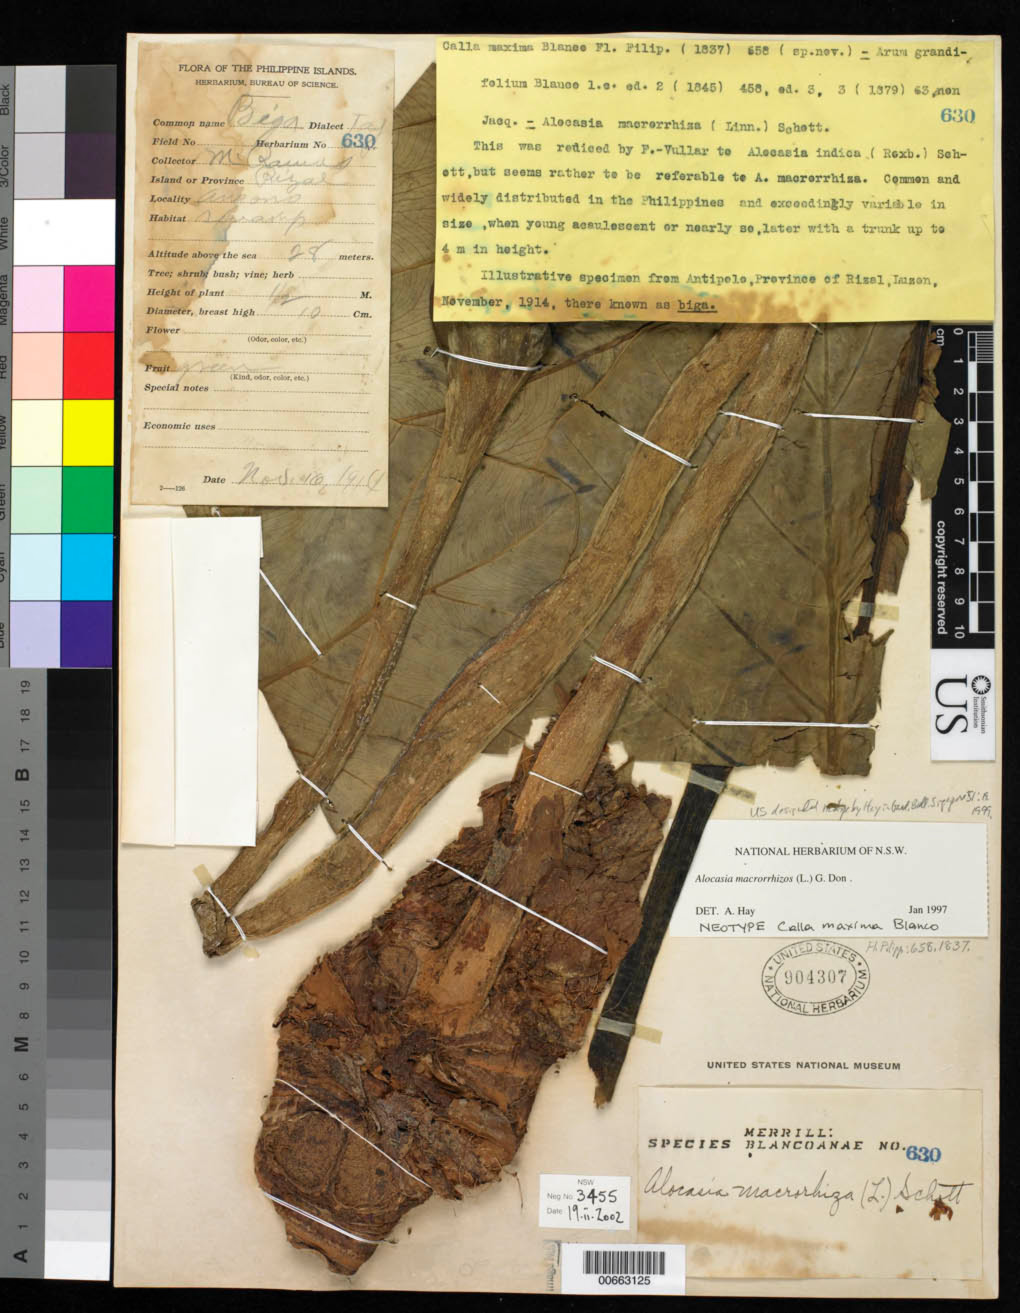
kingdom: Plantae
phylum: Tracheophyta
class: Liliopsida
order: Alismatales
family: Araceae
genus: Calla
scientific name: Calla maxima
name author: Blanco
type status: Neotype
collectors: M. Ramos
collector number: Sp. Blancoan. 0630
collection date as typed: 16 Nov 1914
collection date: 1914-11-16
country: Philippines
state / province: Calabarzon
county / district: Rizal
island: Luzon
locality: Antipolo.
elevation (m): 28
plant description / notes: Common name: Biga; Common name language: Tagalog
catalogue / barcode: US 904307